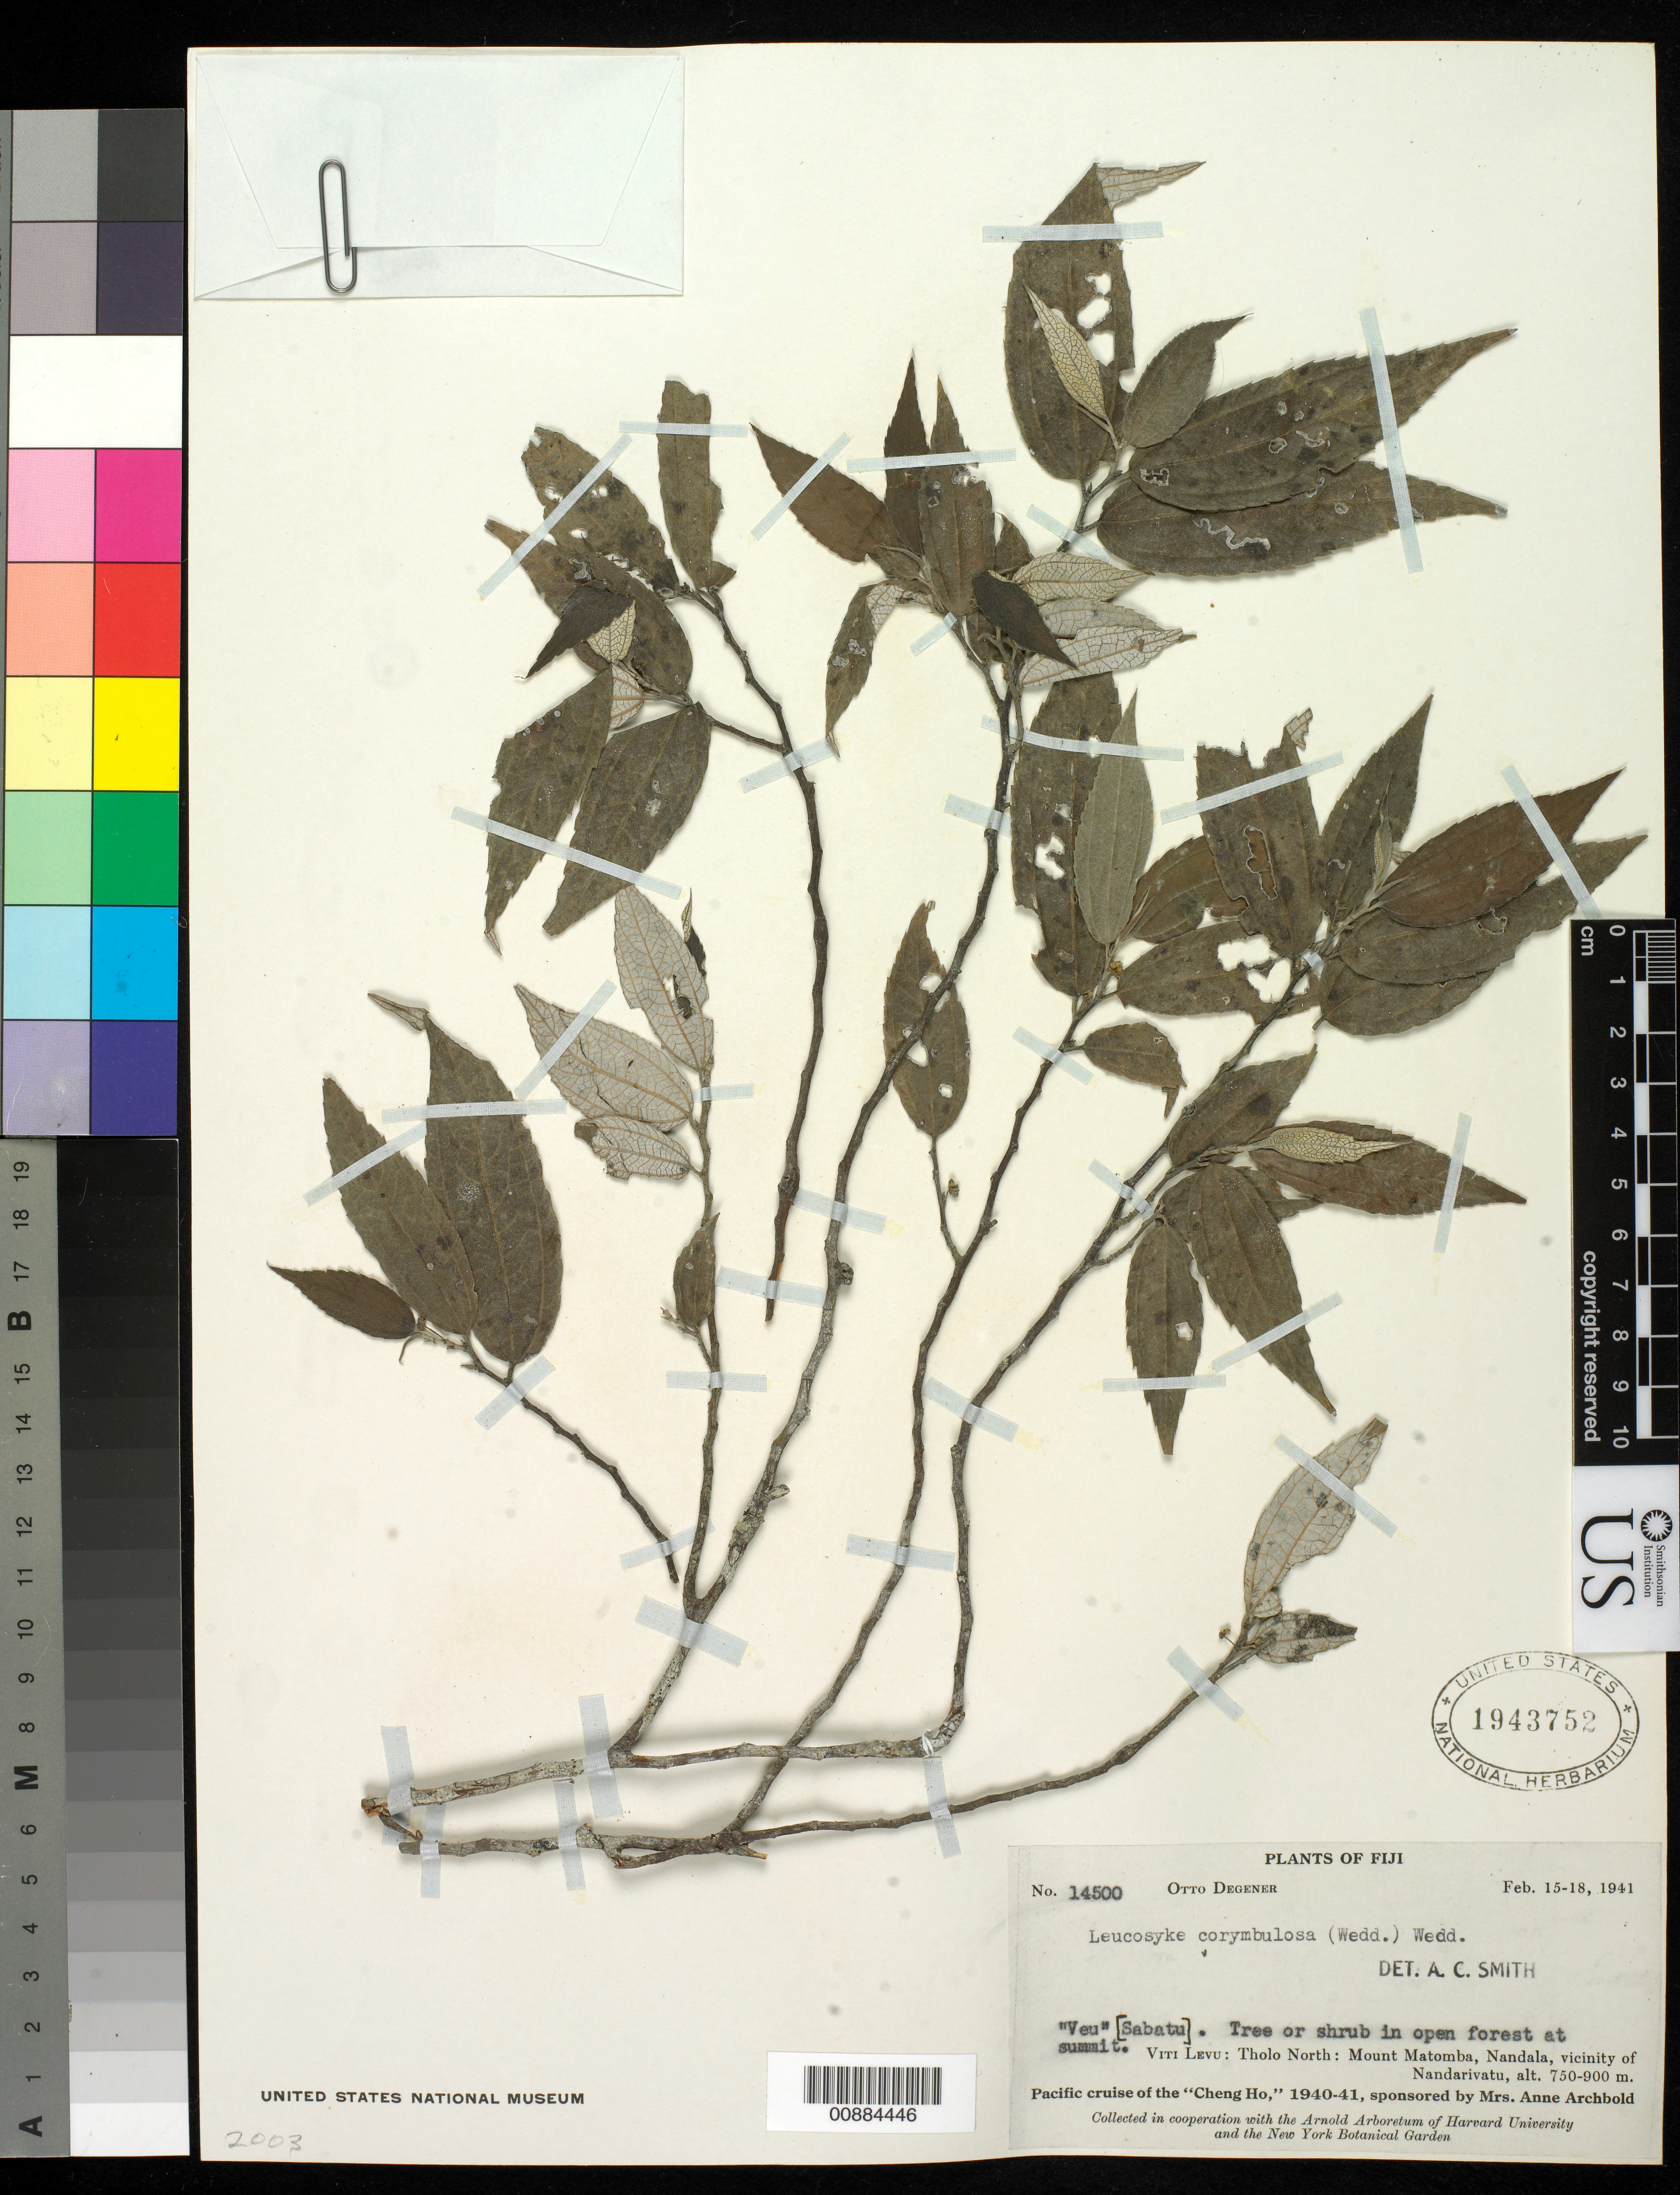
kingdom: Plantae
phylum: Tracheophyta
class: Magnoliopsida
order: Rosales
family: Urticaceae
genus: Leucosyke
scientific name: Leucosyke corymbulosa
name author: (Wedd.) Wedd.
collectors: O. Degener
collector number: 14500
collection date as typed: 15 Feb 1941 to 18 Feb 1941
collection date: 1941-02-15/1941-02-18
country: Fiji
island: Viti Levu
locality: Tholo North: Mount Matomba, Nandala, vicinity of Nandarivatu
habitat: In open forest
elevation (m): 750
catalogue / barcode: US 1943752